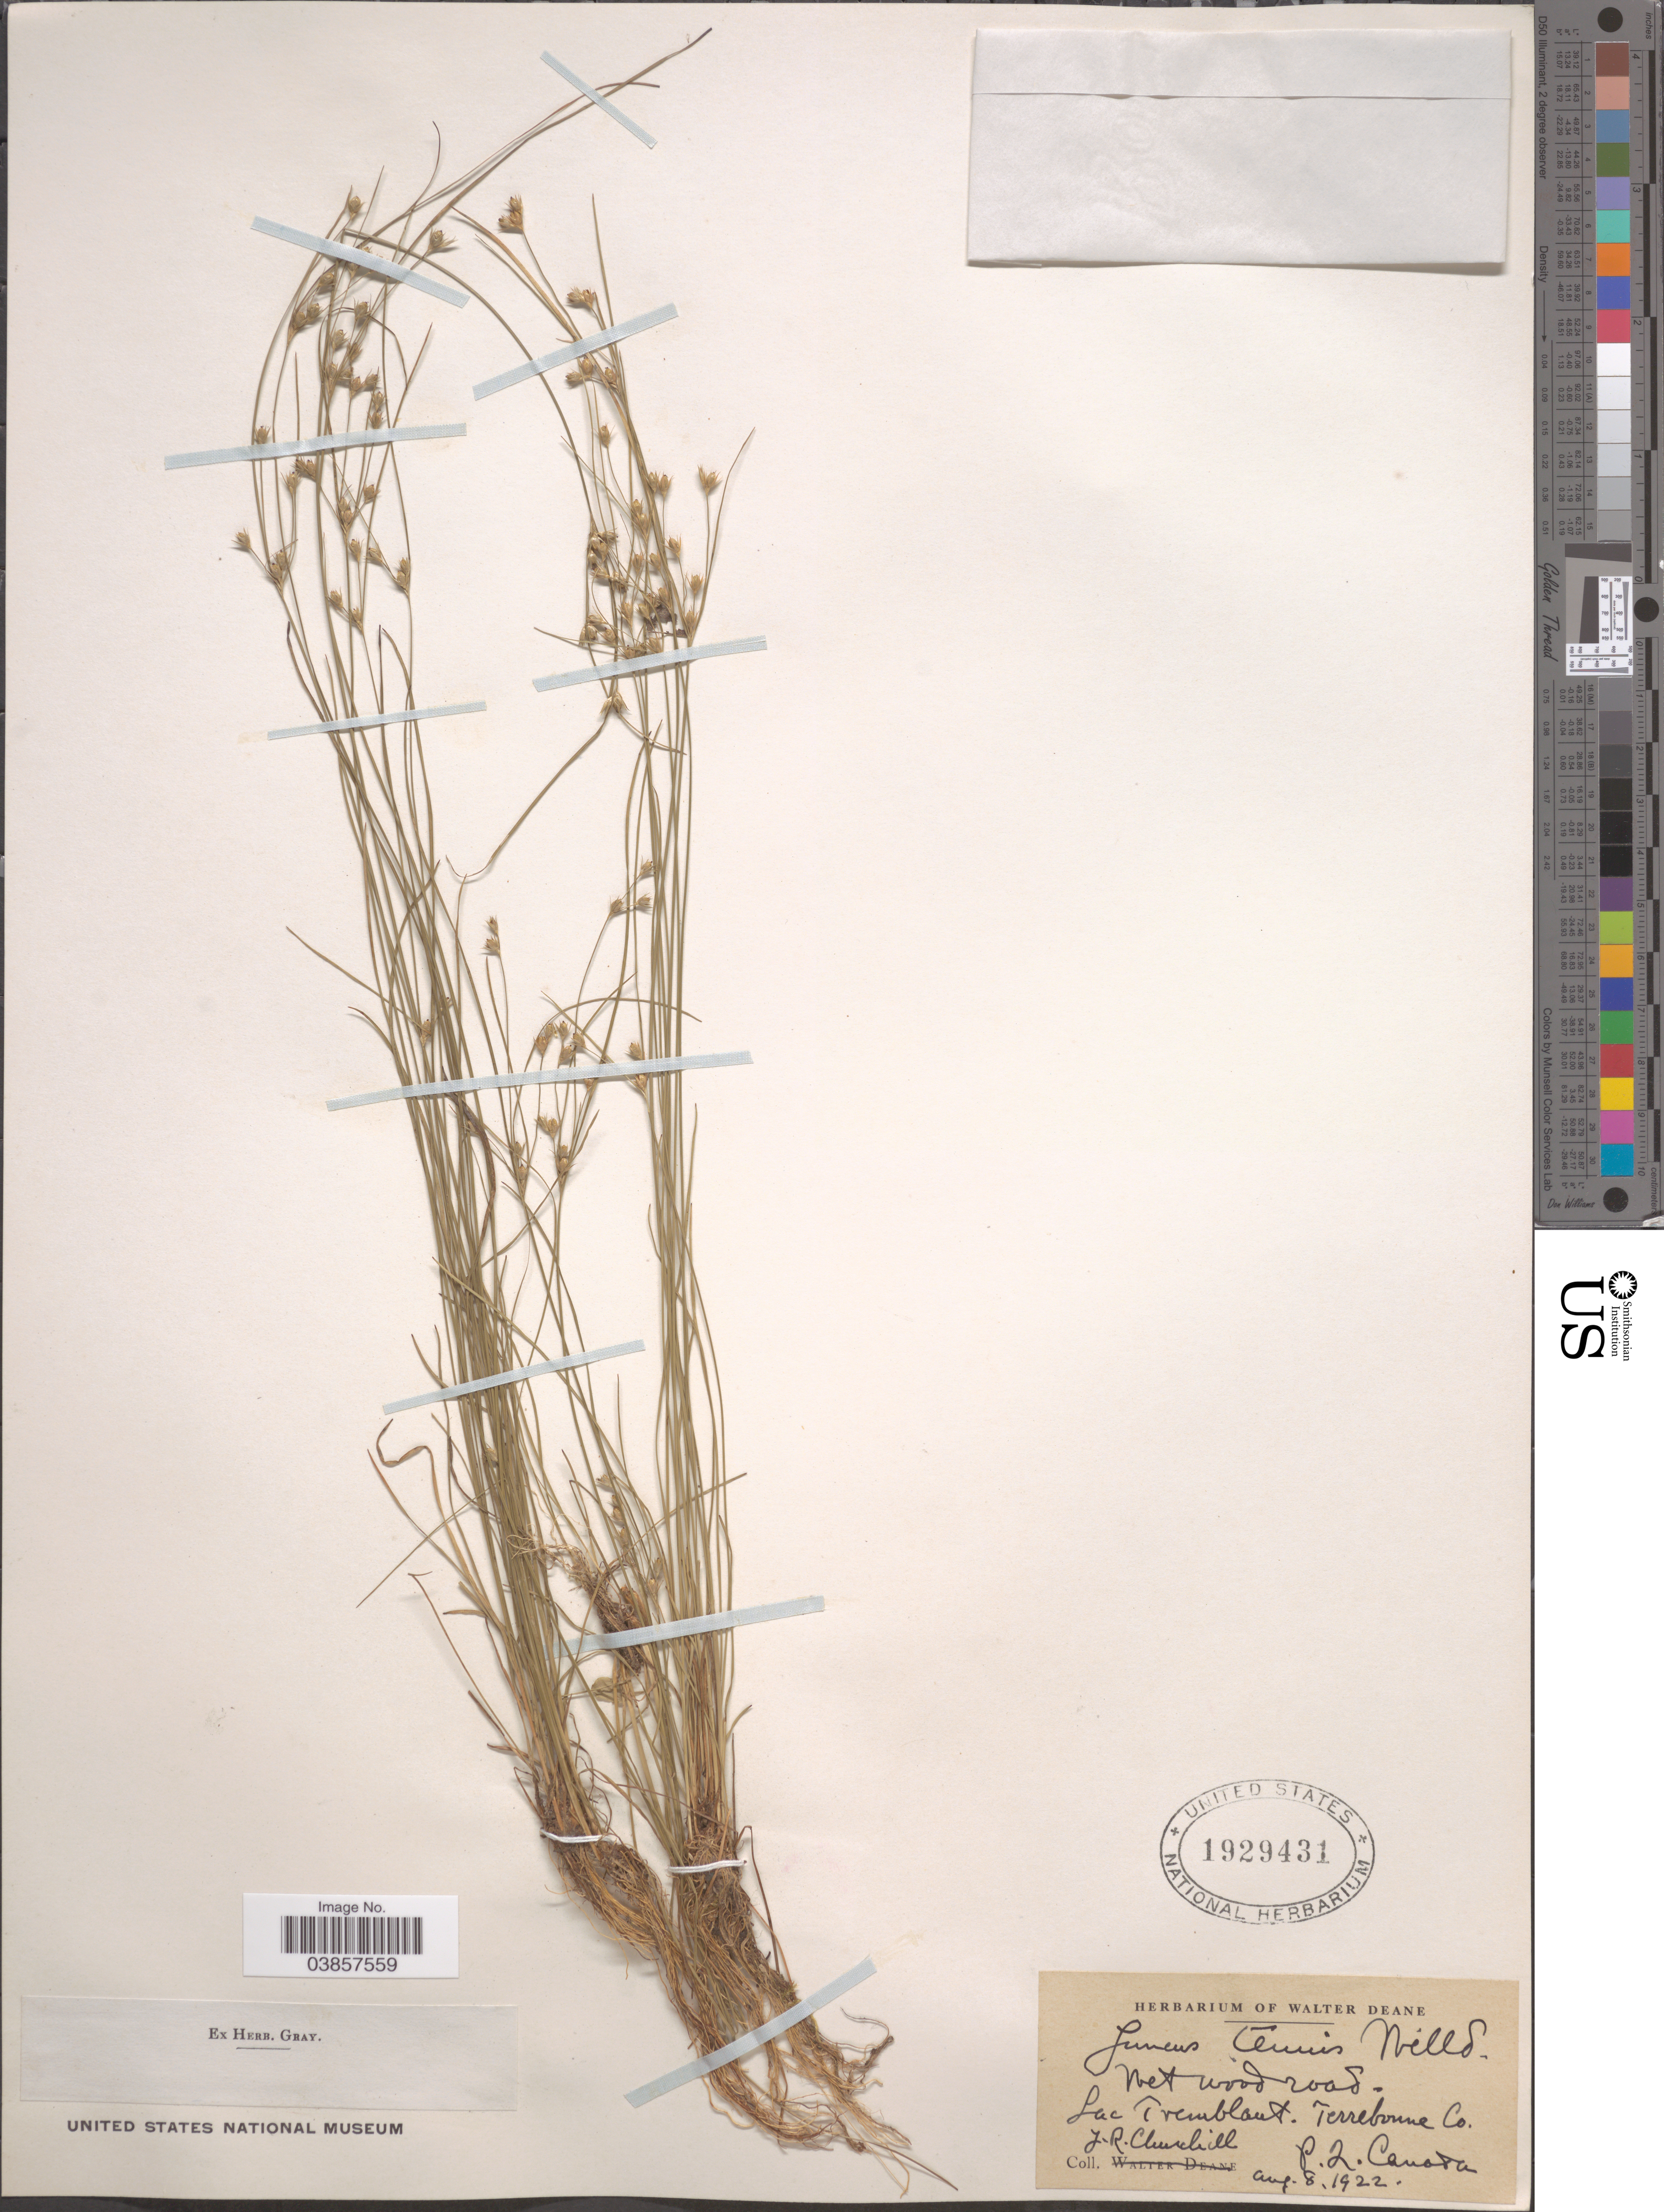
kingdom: Plantae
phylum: Tracheophyta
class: Liliopsida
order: Poales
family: Juncaceae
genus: Juncus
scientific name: Juncus tenuis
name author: Willd.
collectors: J. Churchill & P. Canota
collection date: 1922-08-08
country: Canada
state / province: Quebec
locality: Lac Tremblant. Terrebonne Co.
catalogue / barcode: US 1929431